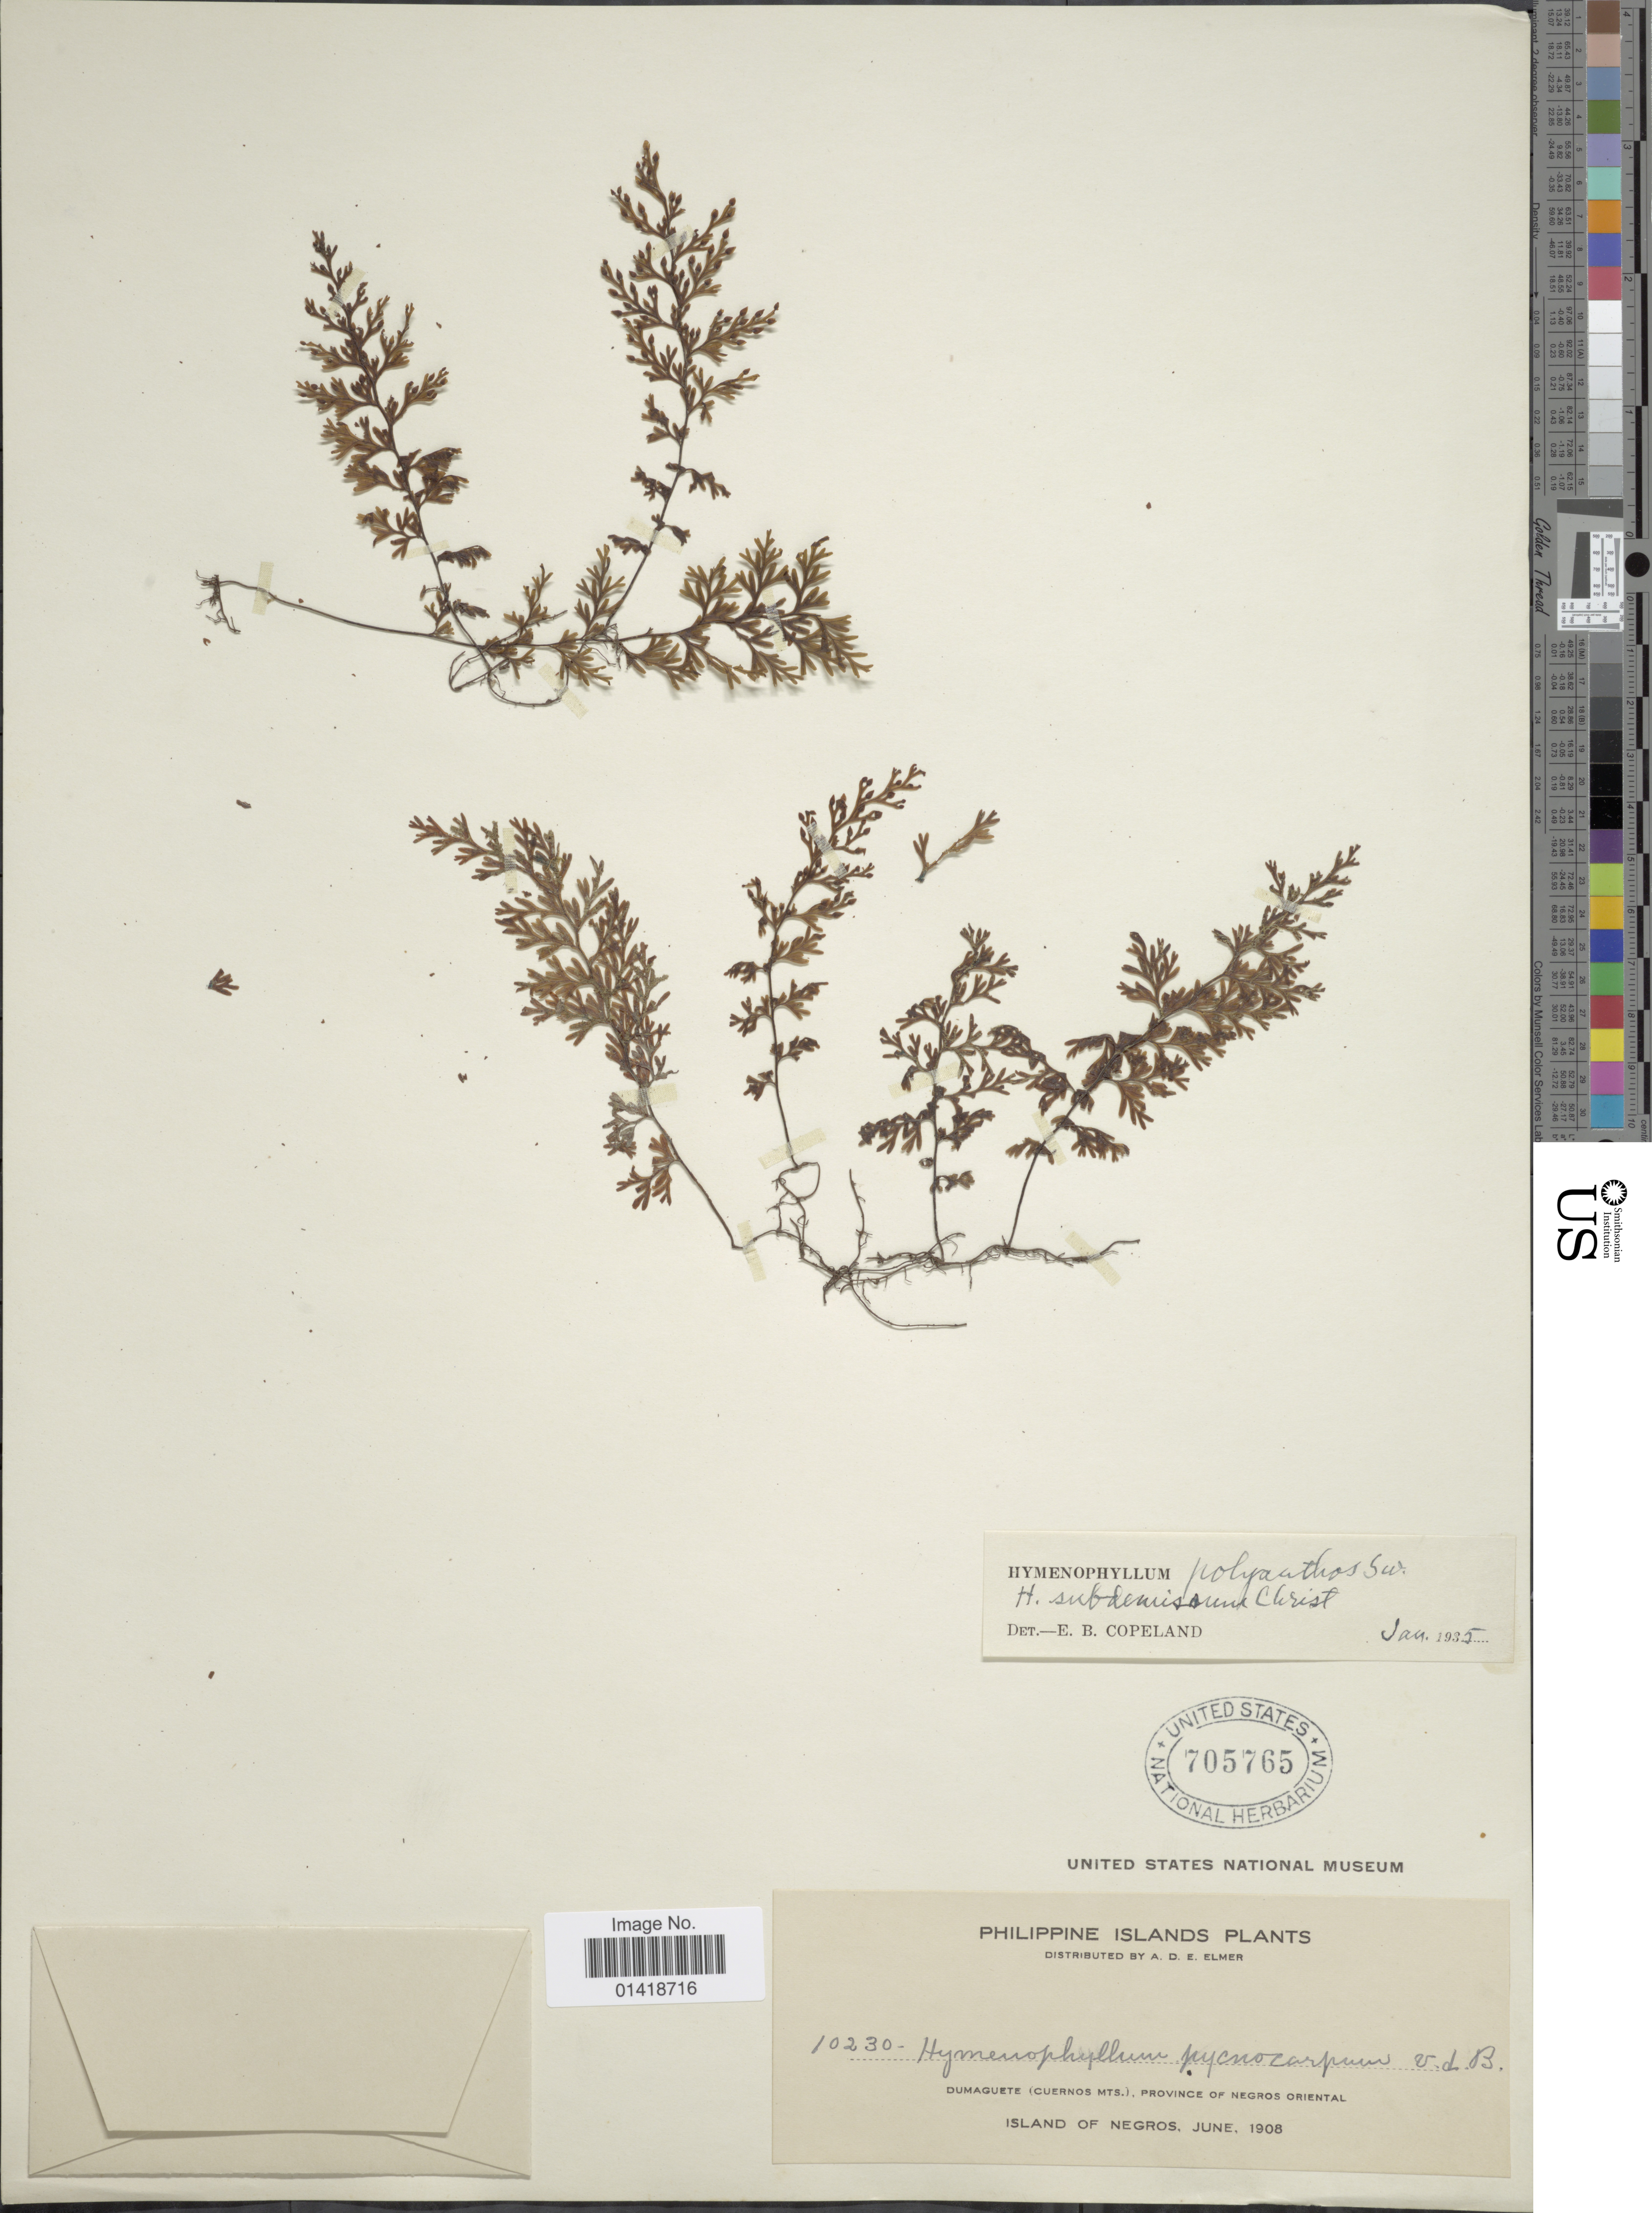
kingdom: Plantae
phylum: Tracheophyta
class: Polypodiopsida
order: Hymenophyllales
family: Hymenophyllaceae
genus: Hymenophyllum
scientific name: Hymenophyllum polyanthos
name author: (Sw.) Sw.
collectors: A. D. E. Elmer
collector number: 10230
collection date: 1908-06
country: Philippines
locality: Philippine Islands. Dumaguete (Cuernos Mts.), Province of Negros Oriental. Island of Negros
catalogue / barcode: US 705765